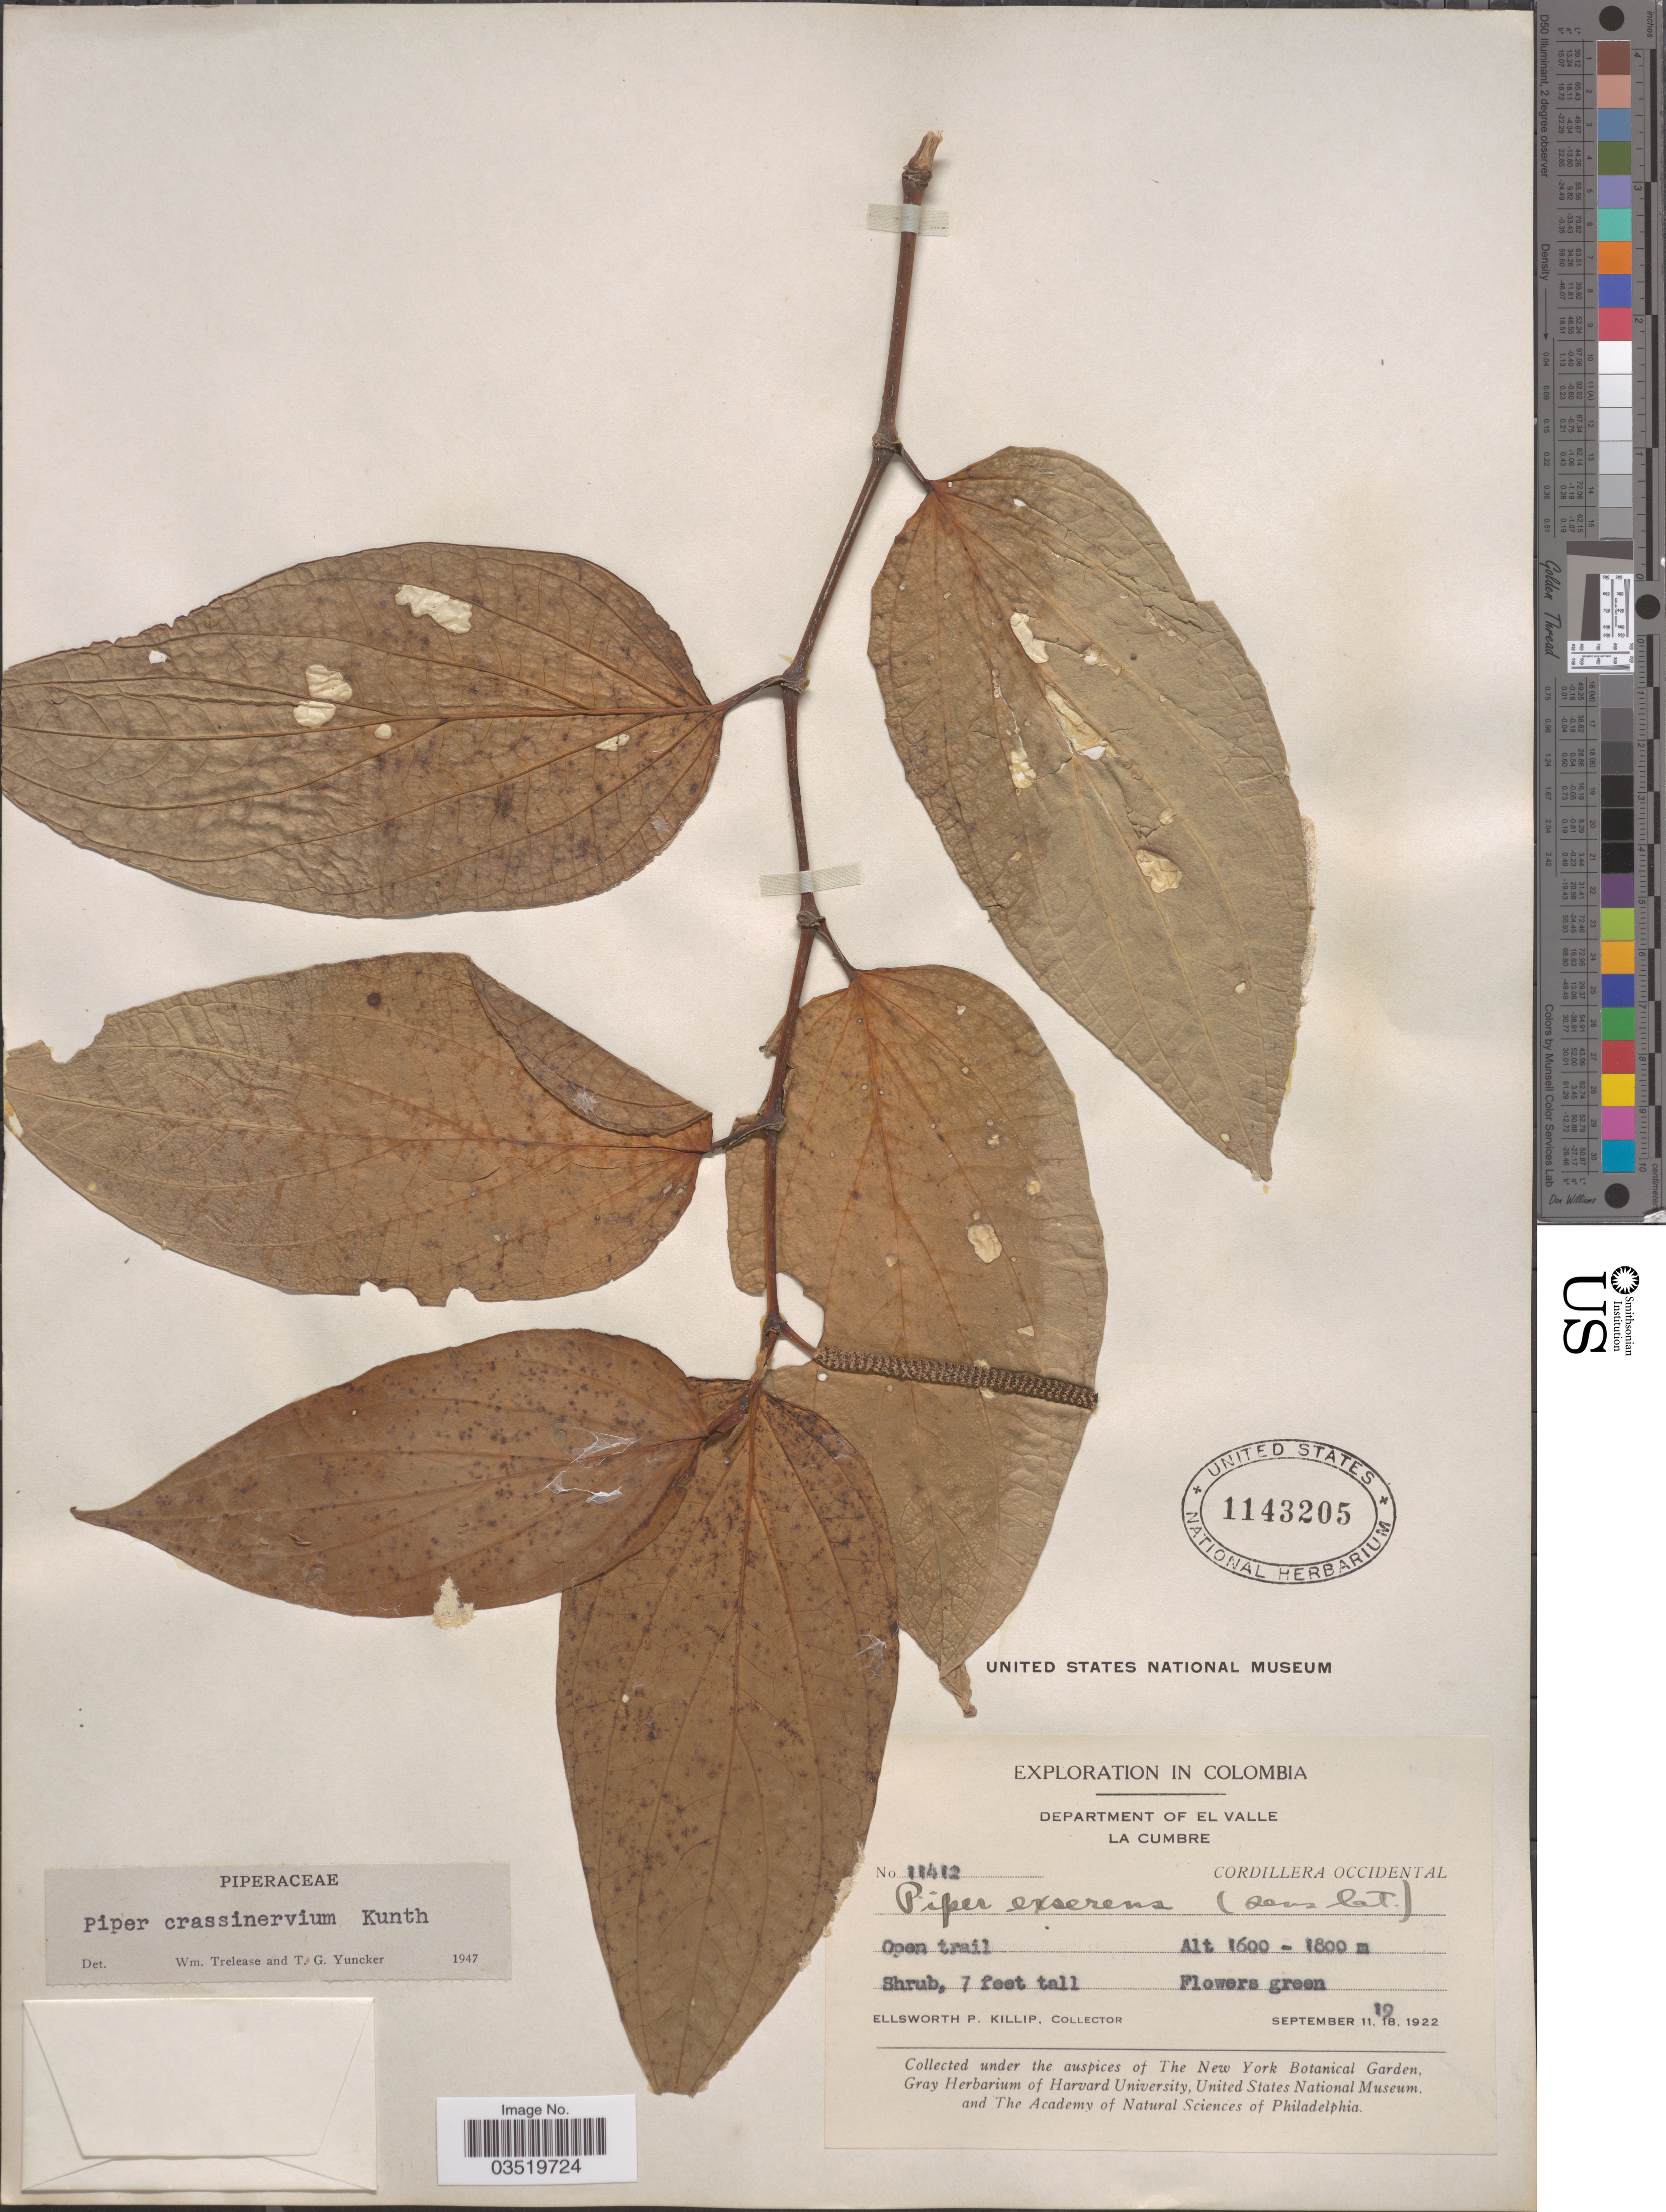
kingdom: Plantae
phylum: Tracheophyta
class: Magnoliopsida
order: Piperales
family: Piperaceae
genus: Piper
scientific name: Piper crassinervium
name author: Kunth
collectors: E. P. Killip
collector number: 11412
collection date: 1922-09-19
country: Colombia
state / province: Valle del Cauca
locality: Department of El Valle. La Cumbre. Cordillera Occidental.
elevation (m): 1600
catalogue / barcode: US 1143205